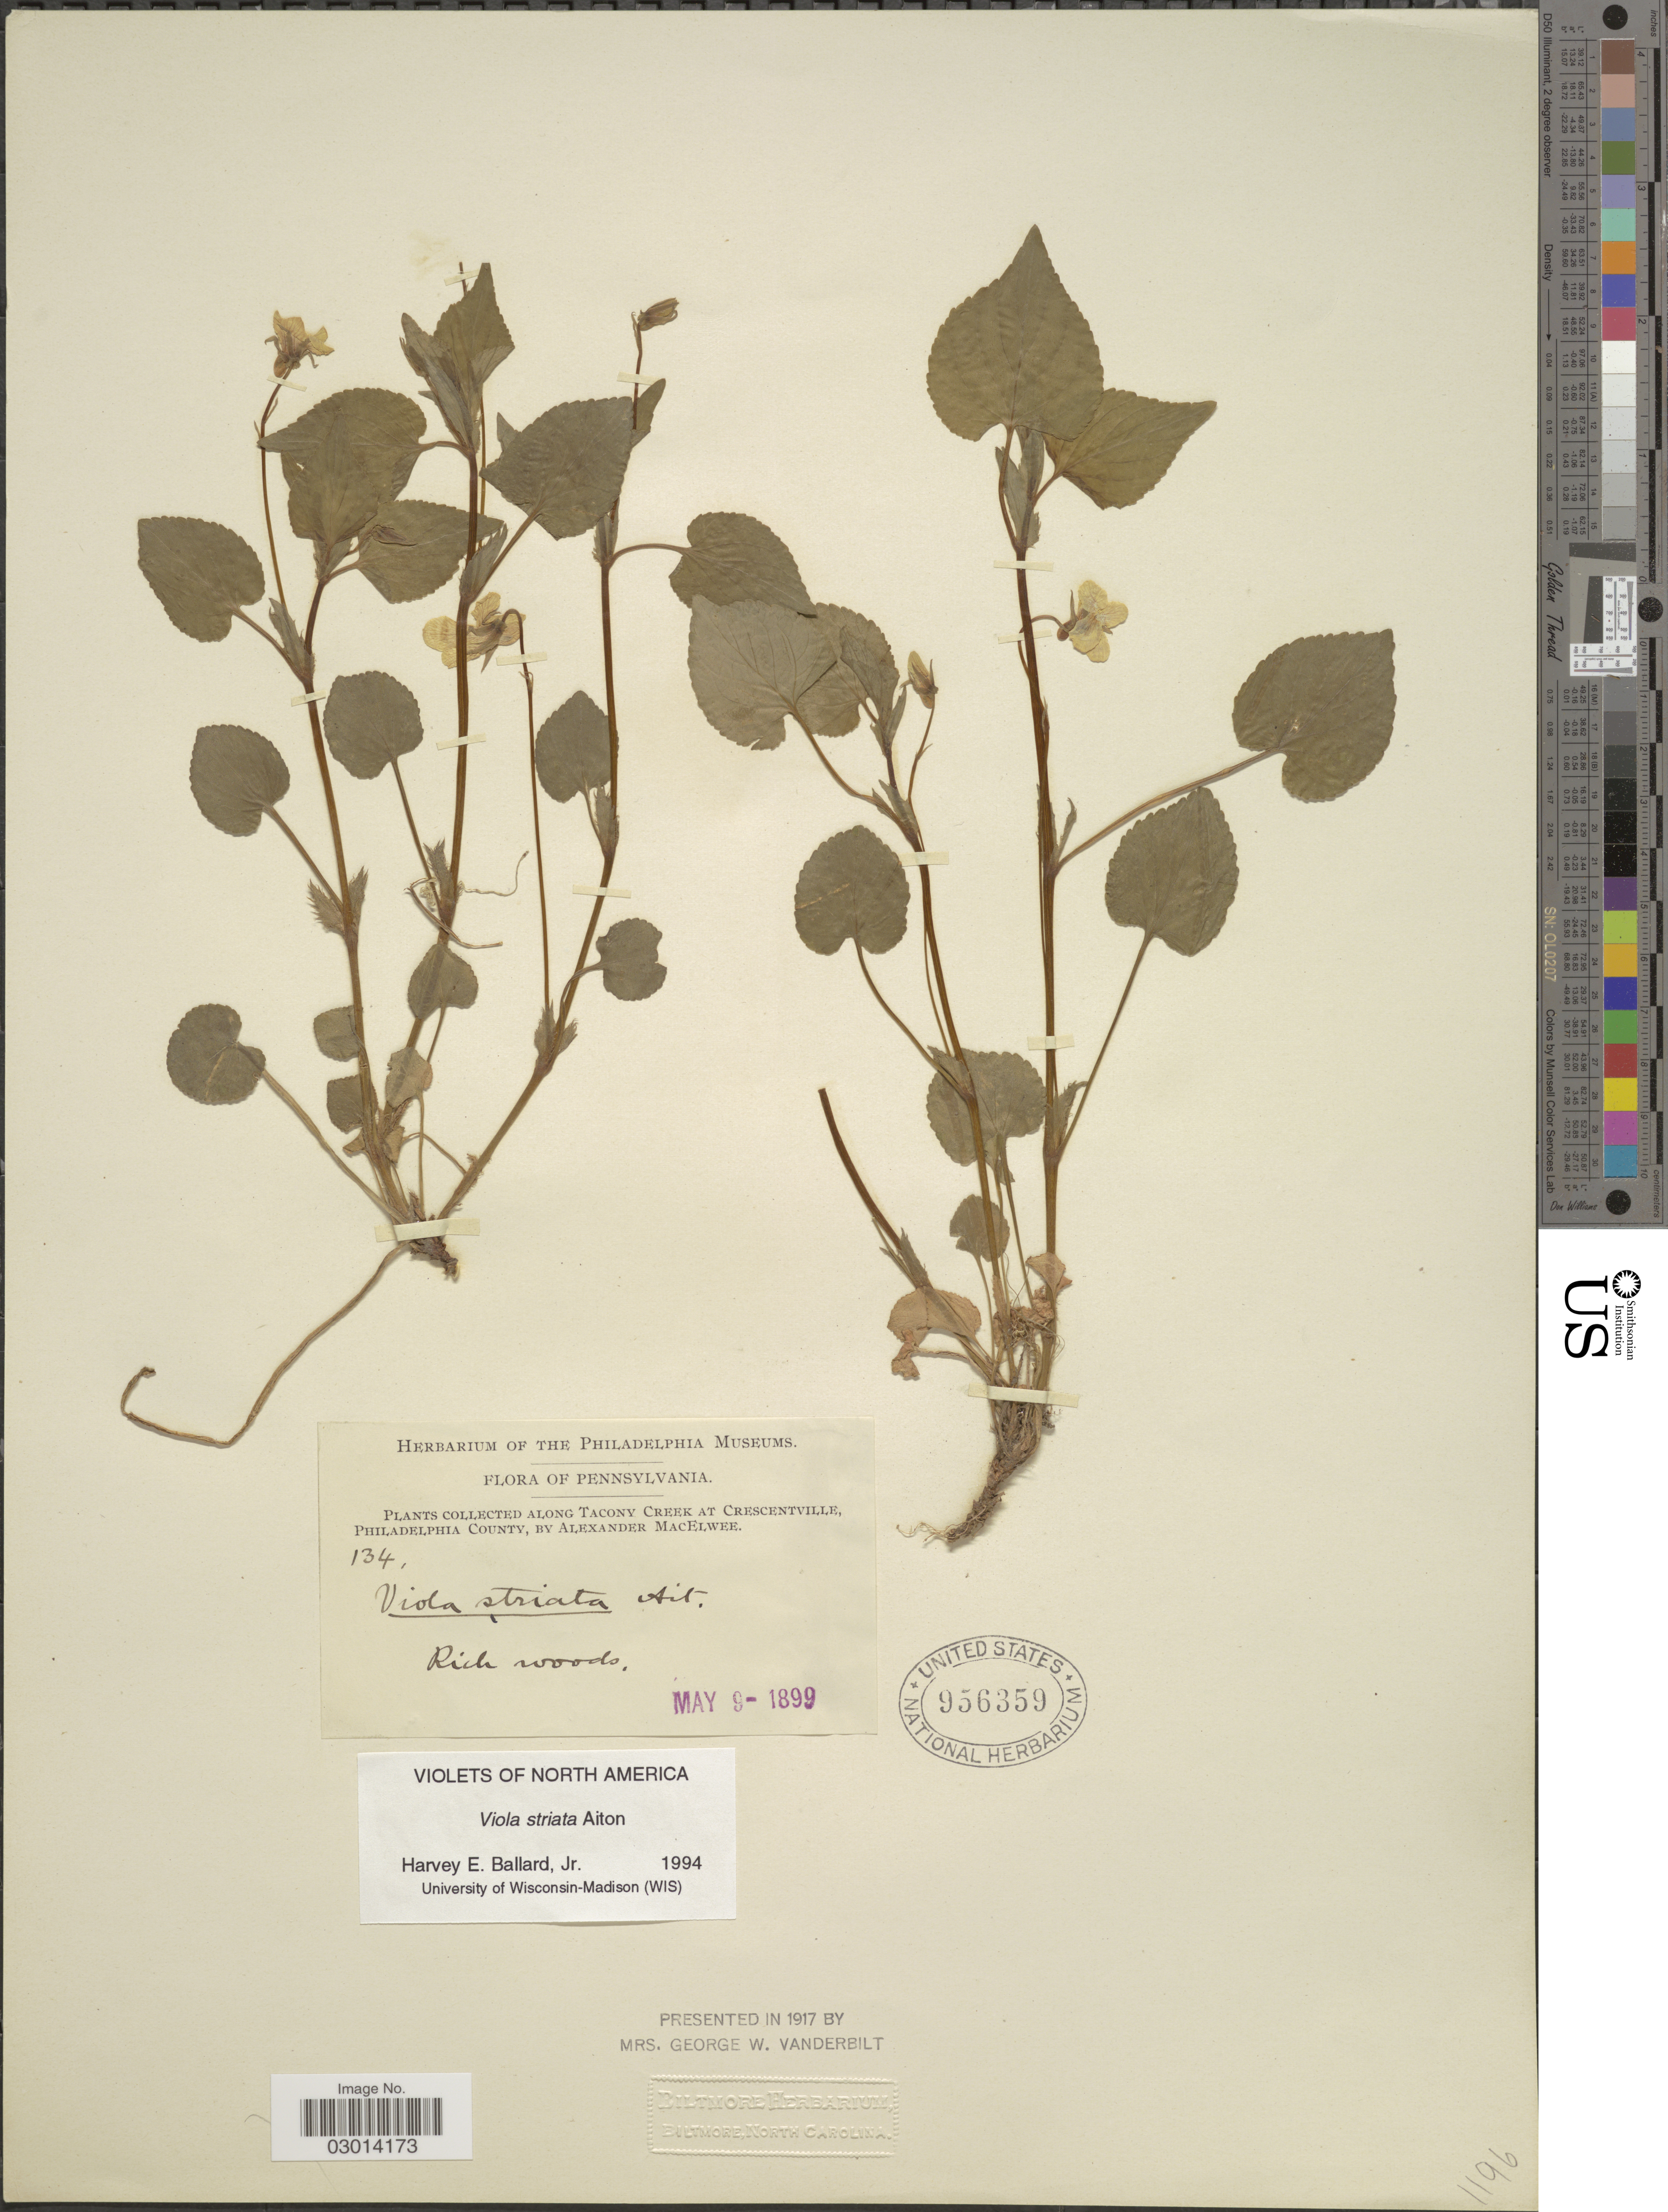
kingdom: Plantae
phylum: Tracheophyta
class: Magnoliopsida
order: Malpighiales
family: Violaceae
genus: Viola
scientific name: Viola rostrata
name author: Pursh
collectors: A. MacElwee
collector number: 134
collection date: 1899-05-09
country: United States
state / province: Pennsylvania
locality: Along Tacony Creek at Crescentville, Philadelphia County.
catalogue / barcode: US 956359